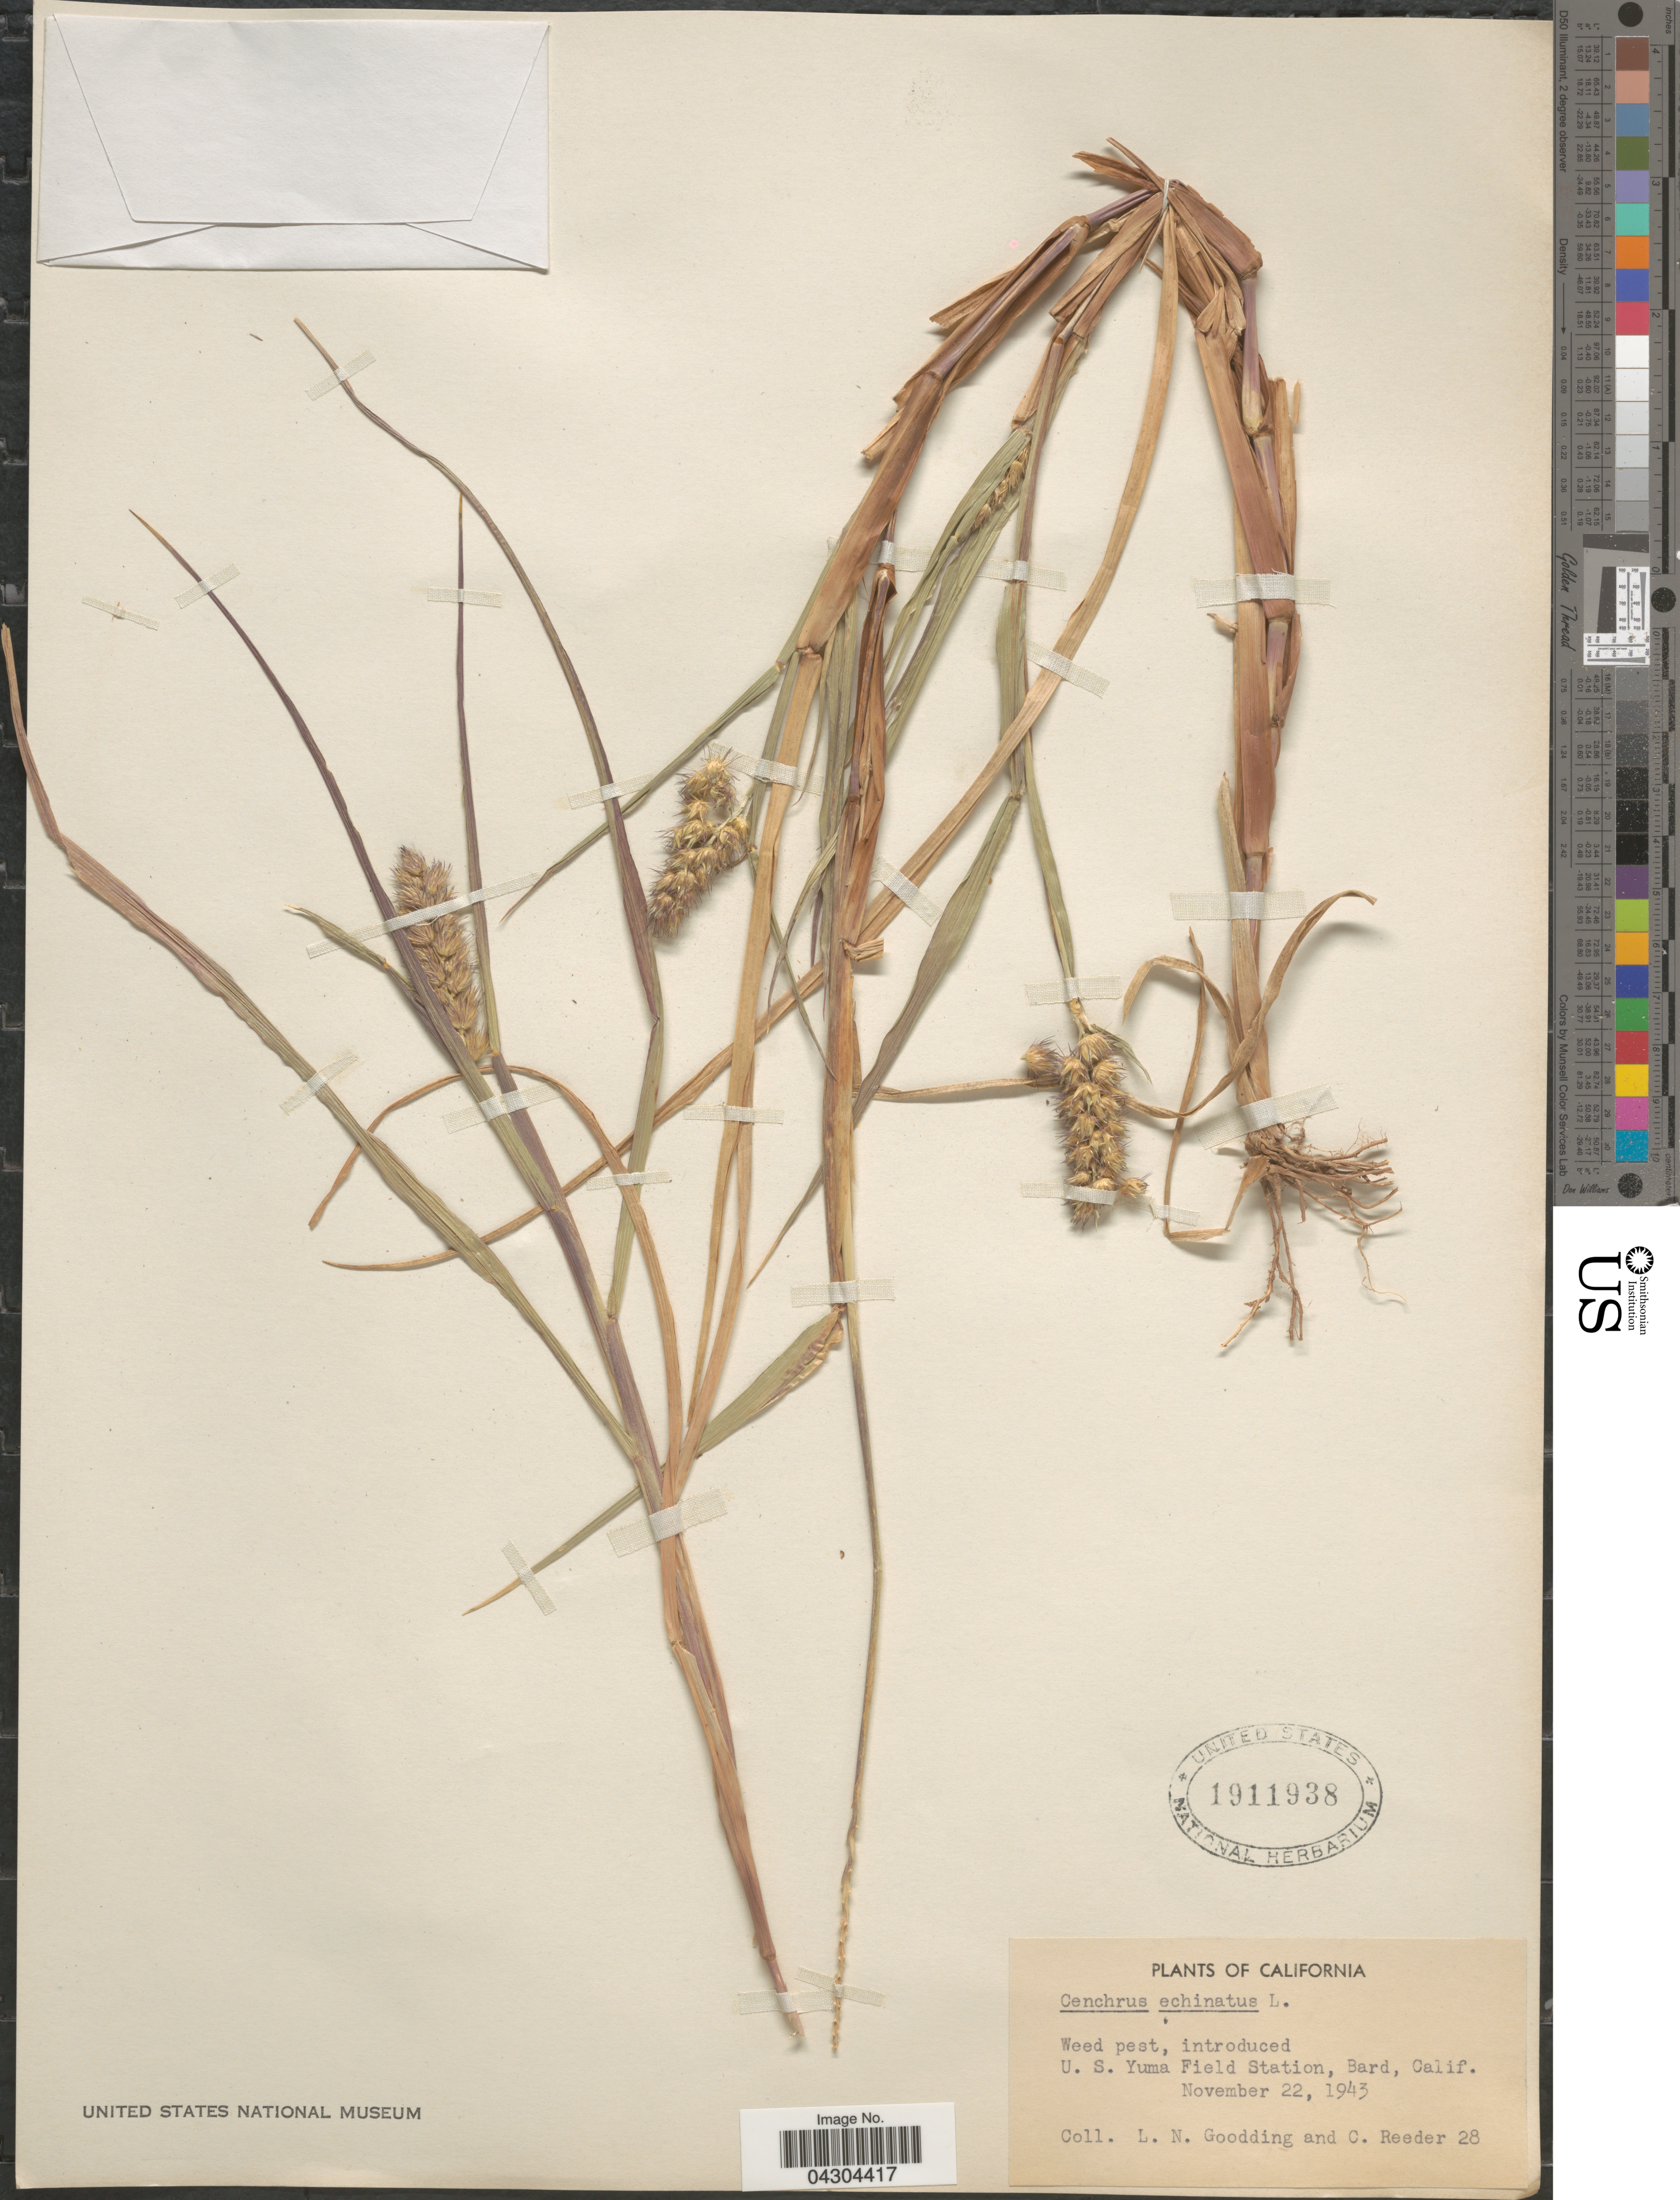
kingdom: Plantae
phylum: Tracheophyta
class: Liliopsida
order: Poales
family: Poaceae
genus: Cenchrus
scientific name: Cenchrus echinatus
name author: L.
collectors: L. N. Goodding & C. Reeder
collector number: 28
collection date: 1943-11-22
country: United States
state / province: California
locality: U. S. Yuma Field Station, Bard.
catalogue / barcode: US 1911938